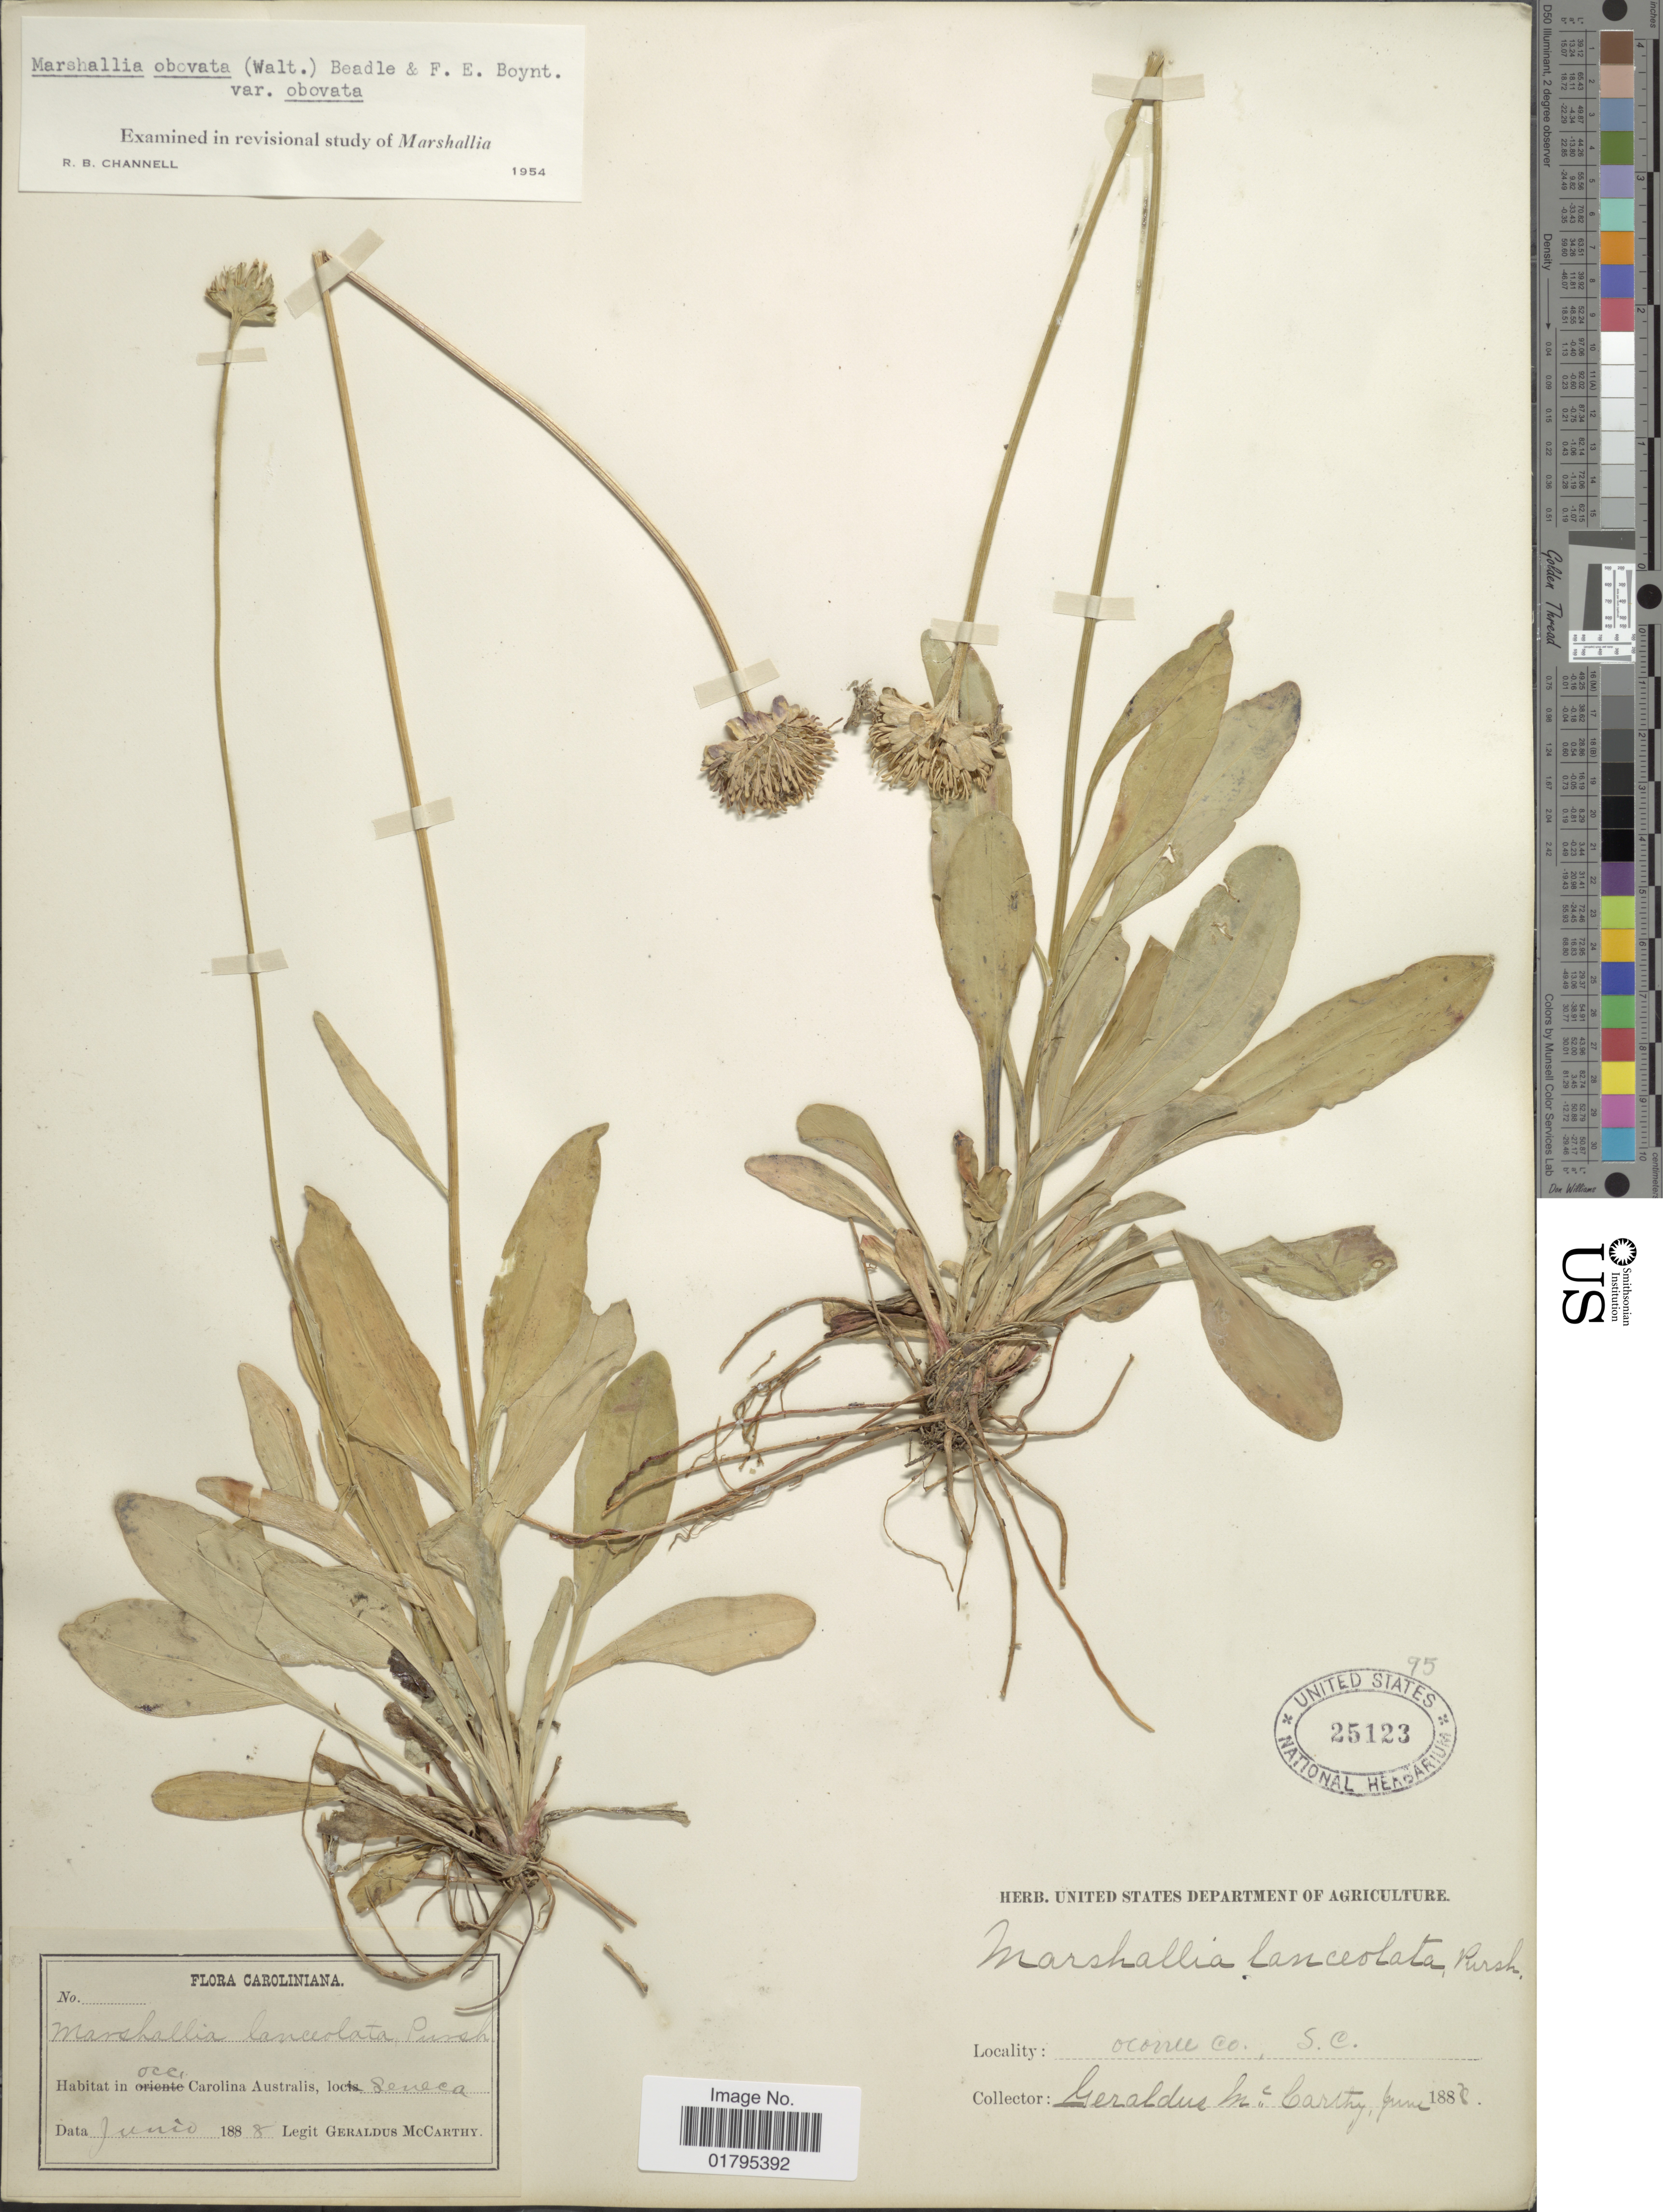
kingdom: Plantae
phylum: Tracheophyta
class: Magnoliopsida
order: Asterales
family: Asteraceae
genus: Marshallia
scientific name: Marshallia obovata var. obovata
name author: (Walter) Beadle & F.E. Boynton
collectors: M. McCarthy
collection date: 1888-06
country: United States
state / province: South Carolina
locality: Occ. Carolina Australis, Seneca, Oconee Co., S. C.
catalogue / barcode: US 25123